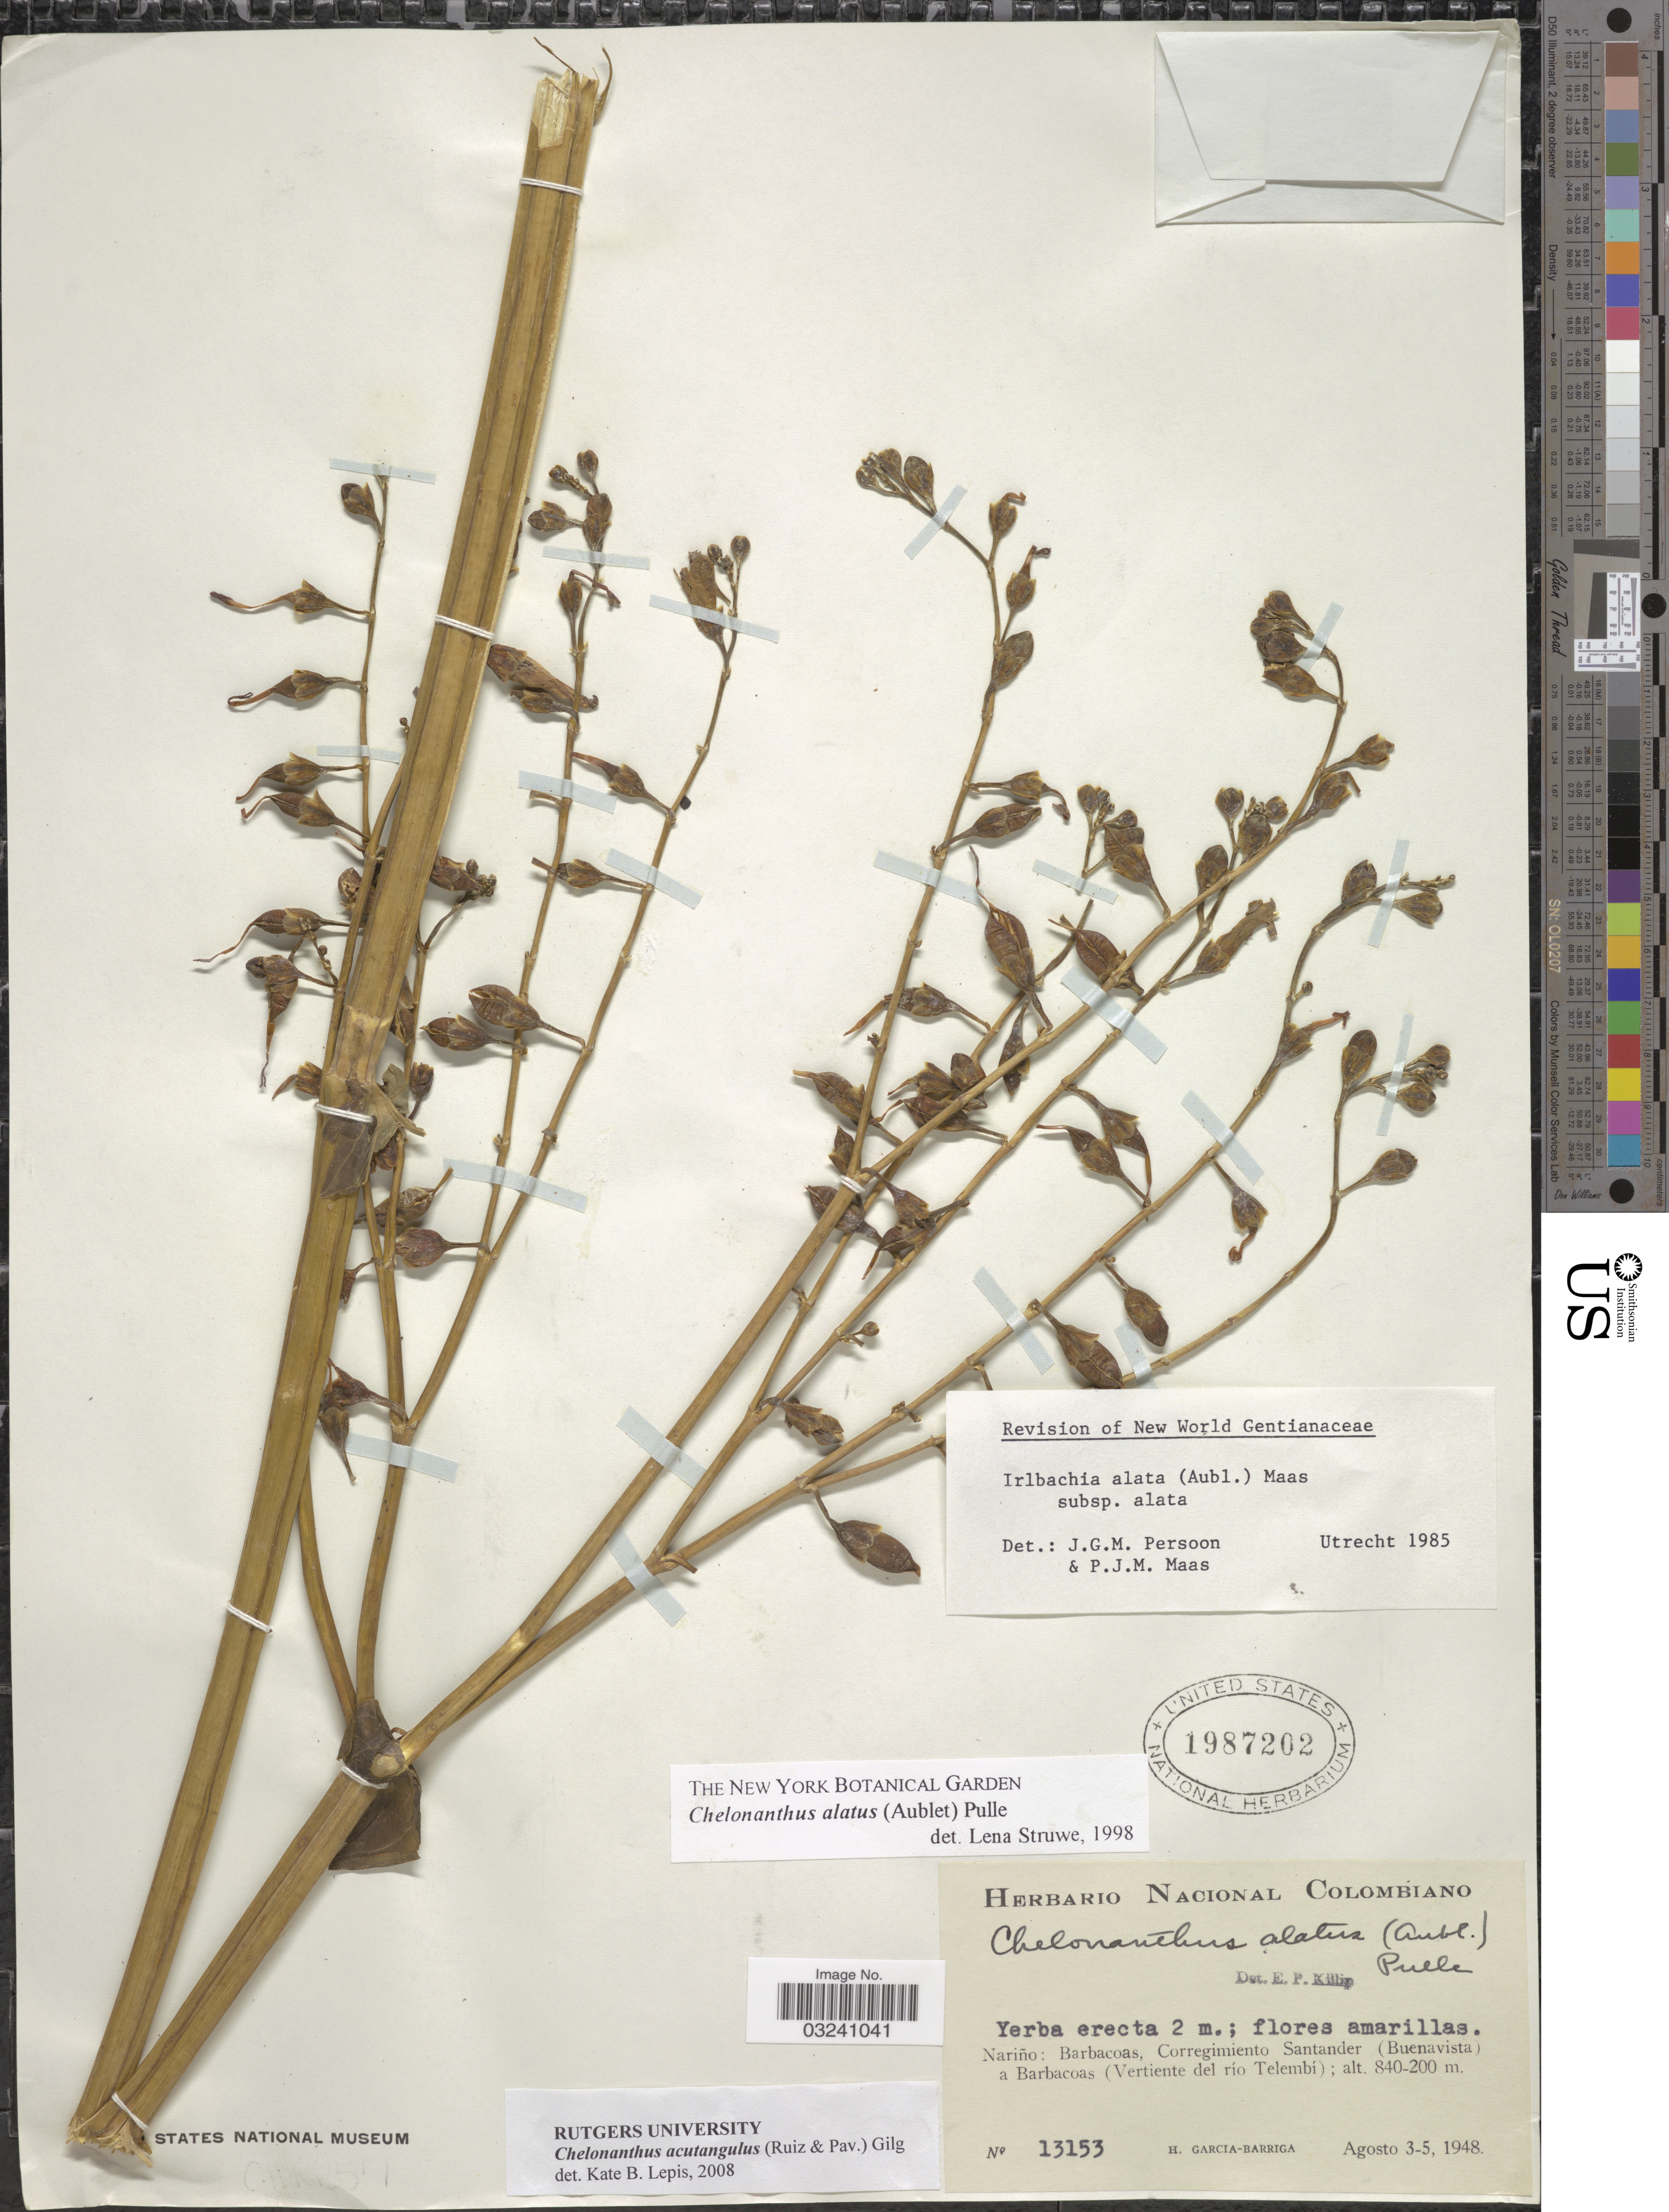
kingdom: Plantae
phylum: Tracheophyta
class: Magnoliopsida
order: Gentianales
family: Gentianaceae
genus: Chelonanthus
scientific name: Chelonanthus acutangulus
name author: (Ruiz & Pav.) Gilg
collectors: H. García Barriga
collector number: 13153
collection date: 1948-08-03/1948-08-05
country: Colombia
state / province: Nariño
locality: Barbacoas, Corregimiento Santander (Buenavista) a Barbacoas (Vertiente del río Telembí).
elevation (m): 200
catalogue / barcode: US 1987202